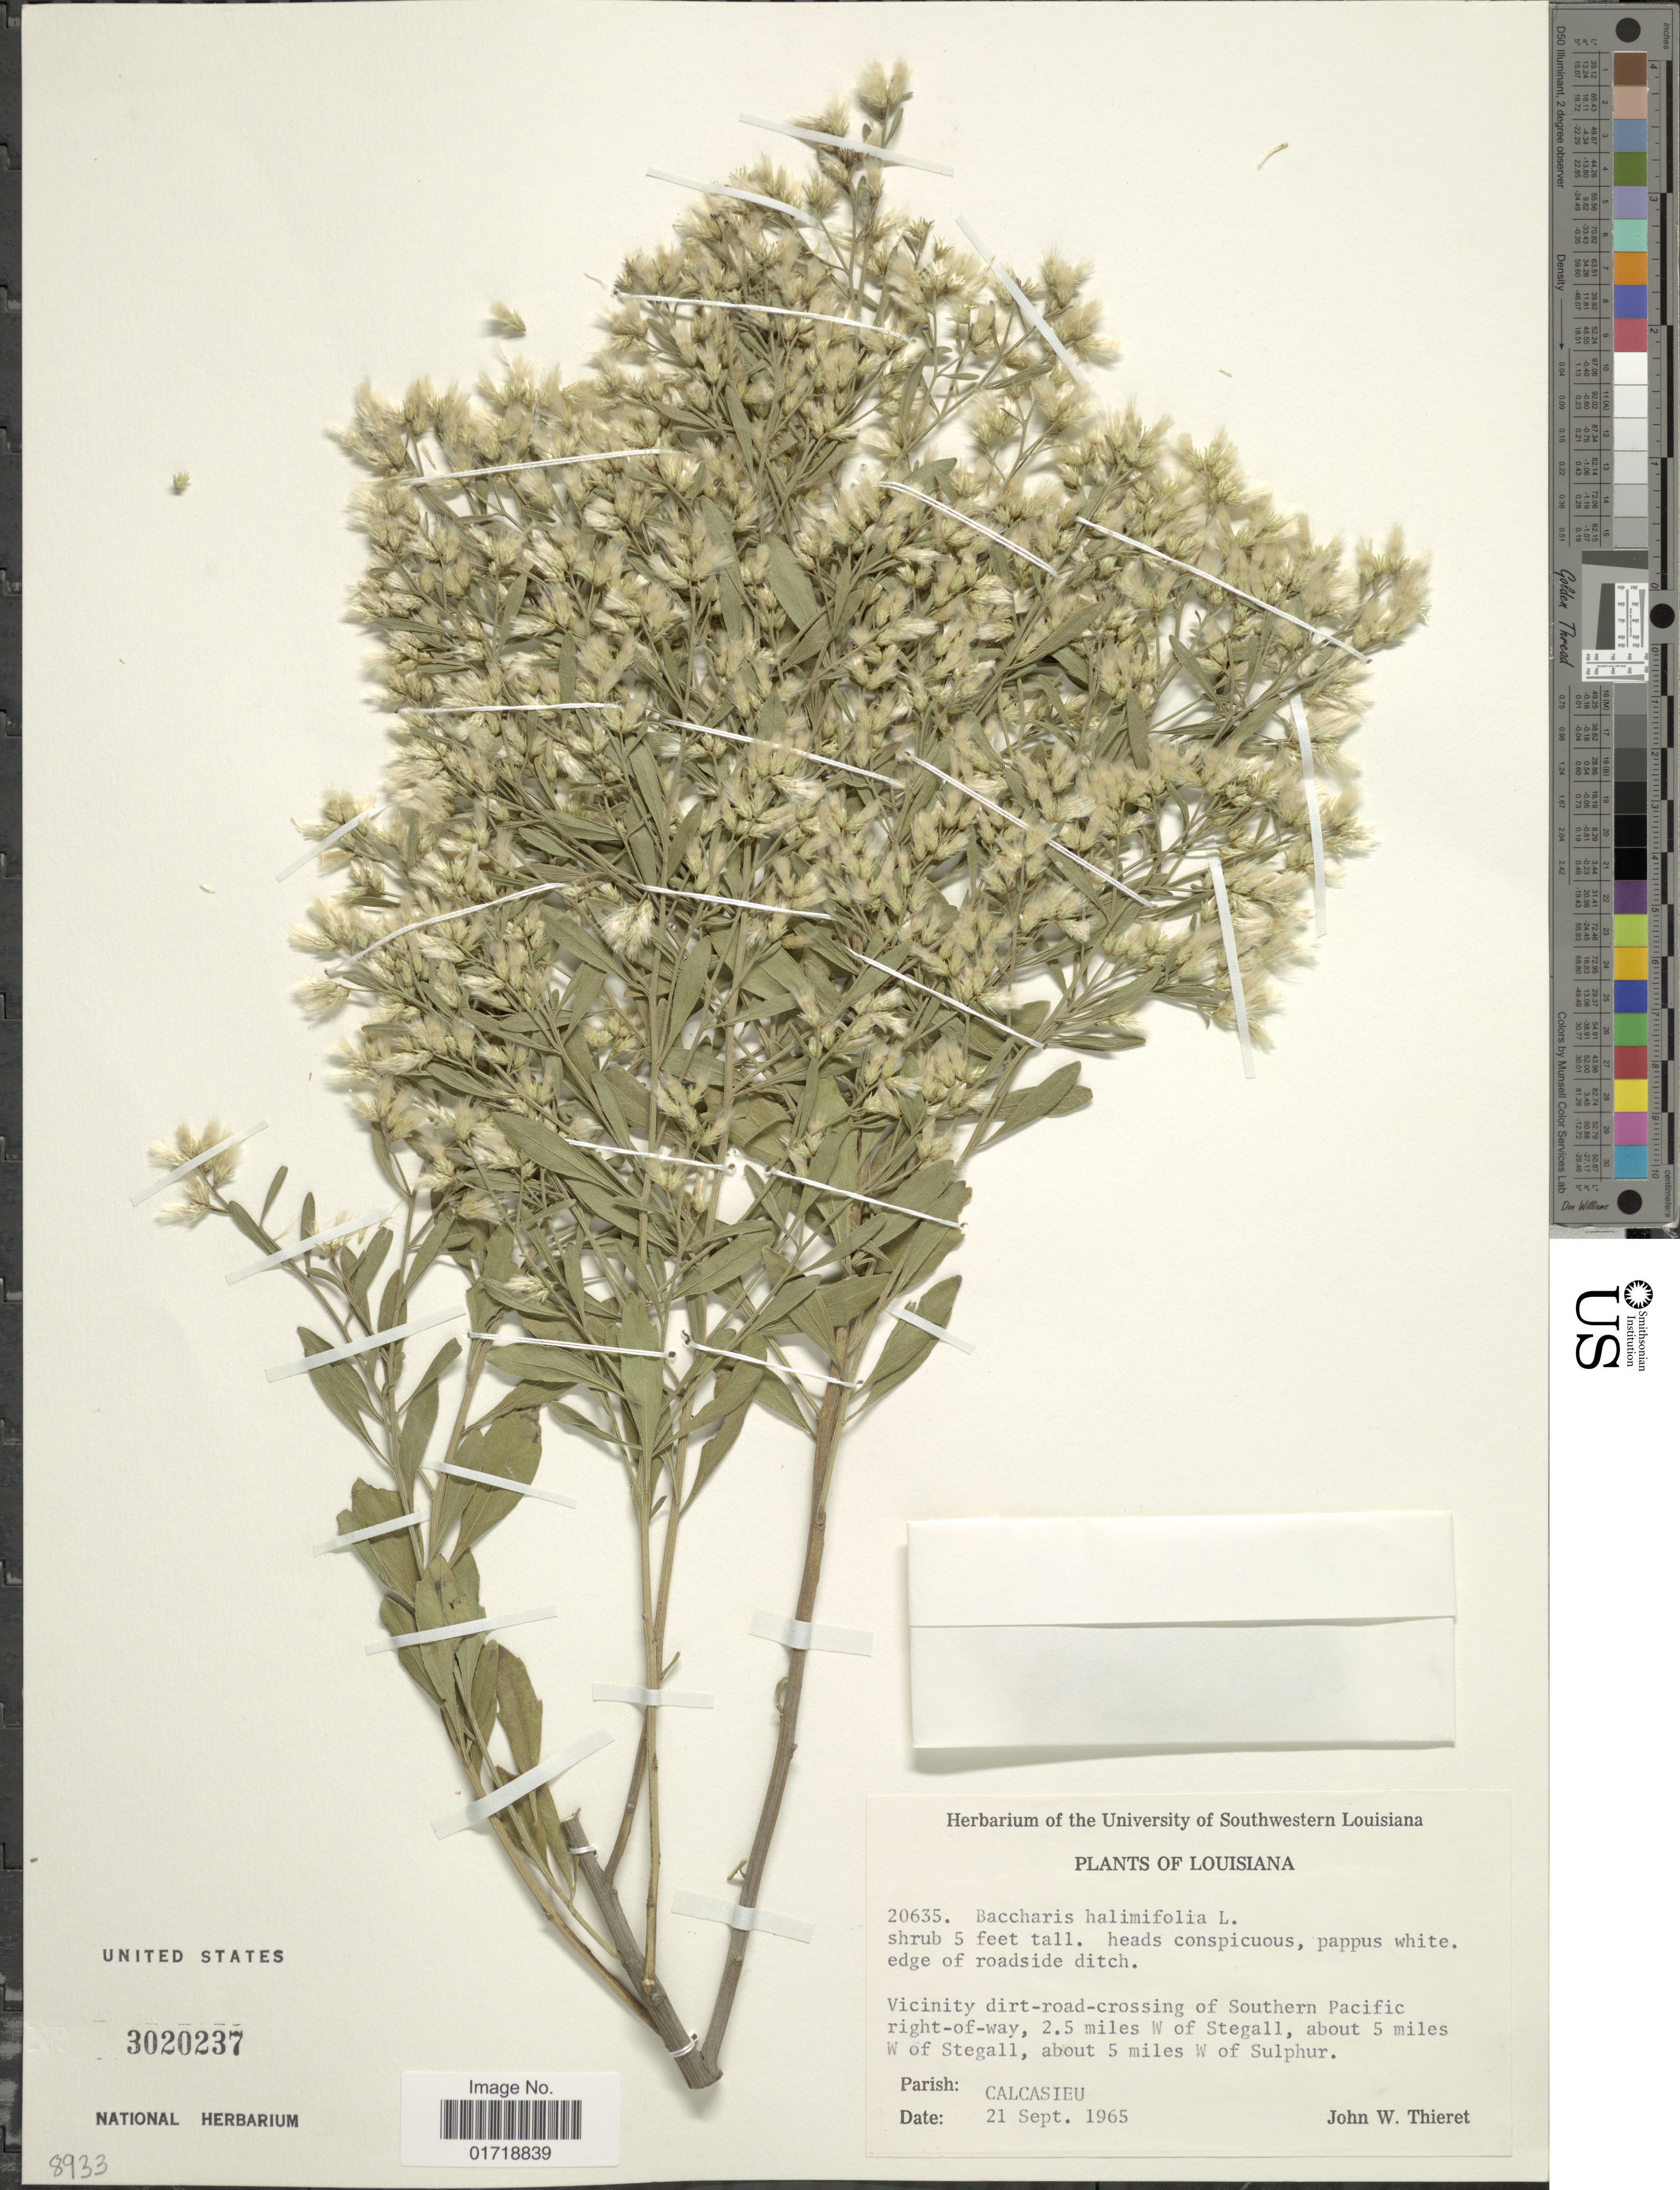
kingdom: Plantae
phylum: Tracheophyta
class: Magnoliopsida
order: Asterales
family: Asteraceae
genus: Baccharis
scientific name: Baccharis halimifolia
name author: L.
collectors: J. W. Thieret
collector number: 20635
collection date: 1965-09-21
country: United States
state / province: Louisiana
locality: Vicinity dirt-road-crossing of Southern Pacific right-of-way, 2.5 miles of W Stegall, about 5 miles W of Stegall, about 5 miles W of Sulpur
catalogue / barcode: US 3020237